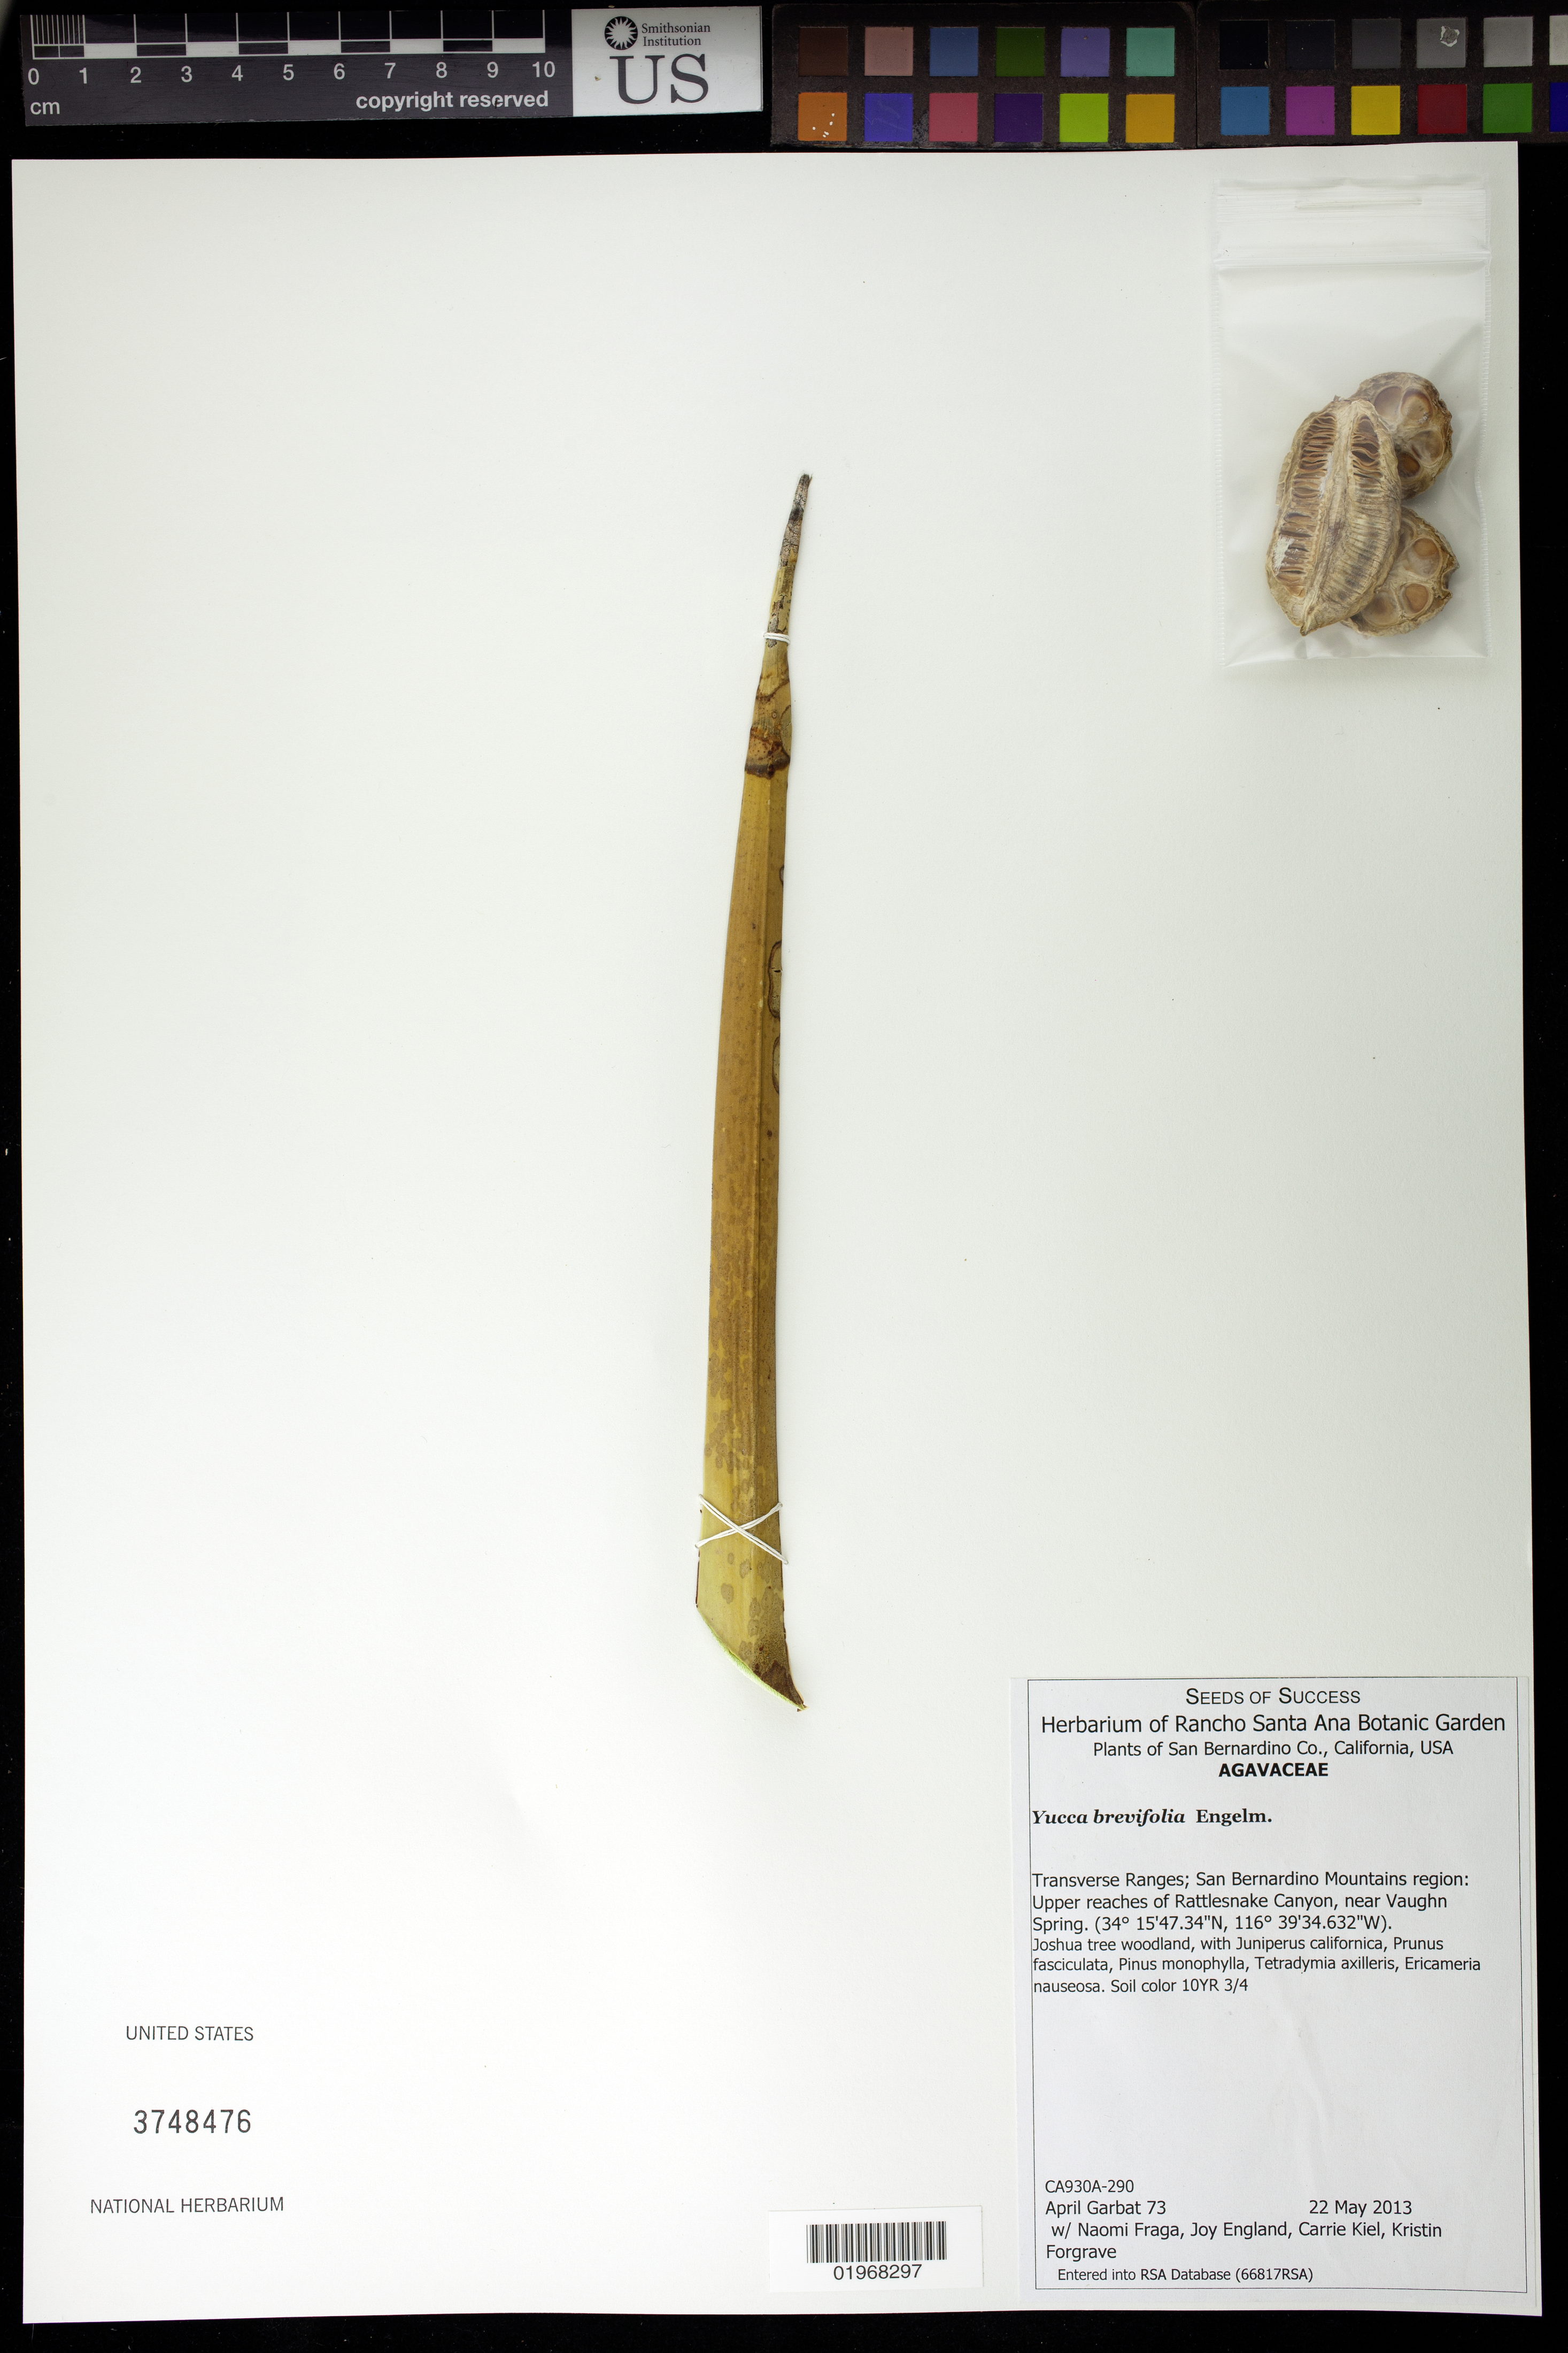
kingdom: Plantae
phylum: Tracheophyta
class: Liliopsida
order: Asparagales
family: Asparagaceae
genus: Yucca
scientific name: Yucca brevifolia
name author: Englem.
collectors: A. Garbat, N. Fraga, J. England, C. Kiel & K. Forgrave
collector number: CA930A-290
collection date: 2013-05-22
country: United States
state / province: California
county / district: San Bernardino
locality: San Bernardino Mts region: Upper reaches of Rattlesnake Canyon, near Vaughn Spring.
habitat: Joshua tree woodlandwith Juniperus californica, Pinus monophylla, ect.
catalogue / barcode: US 3748476